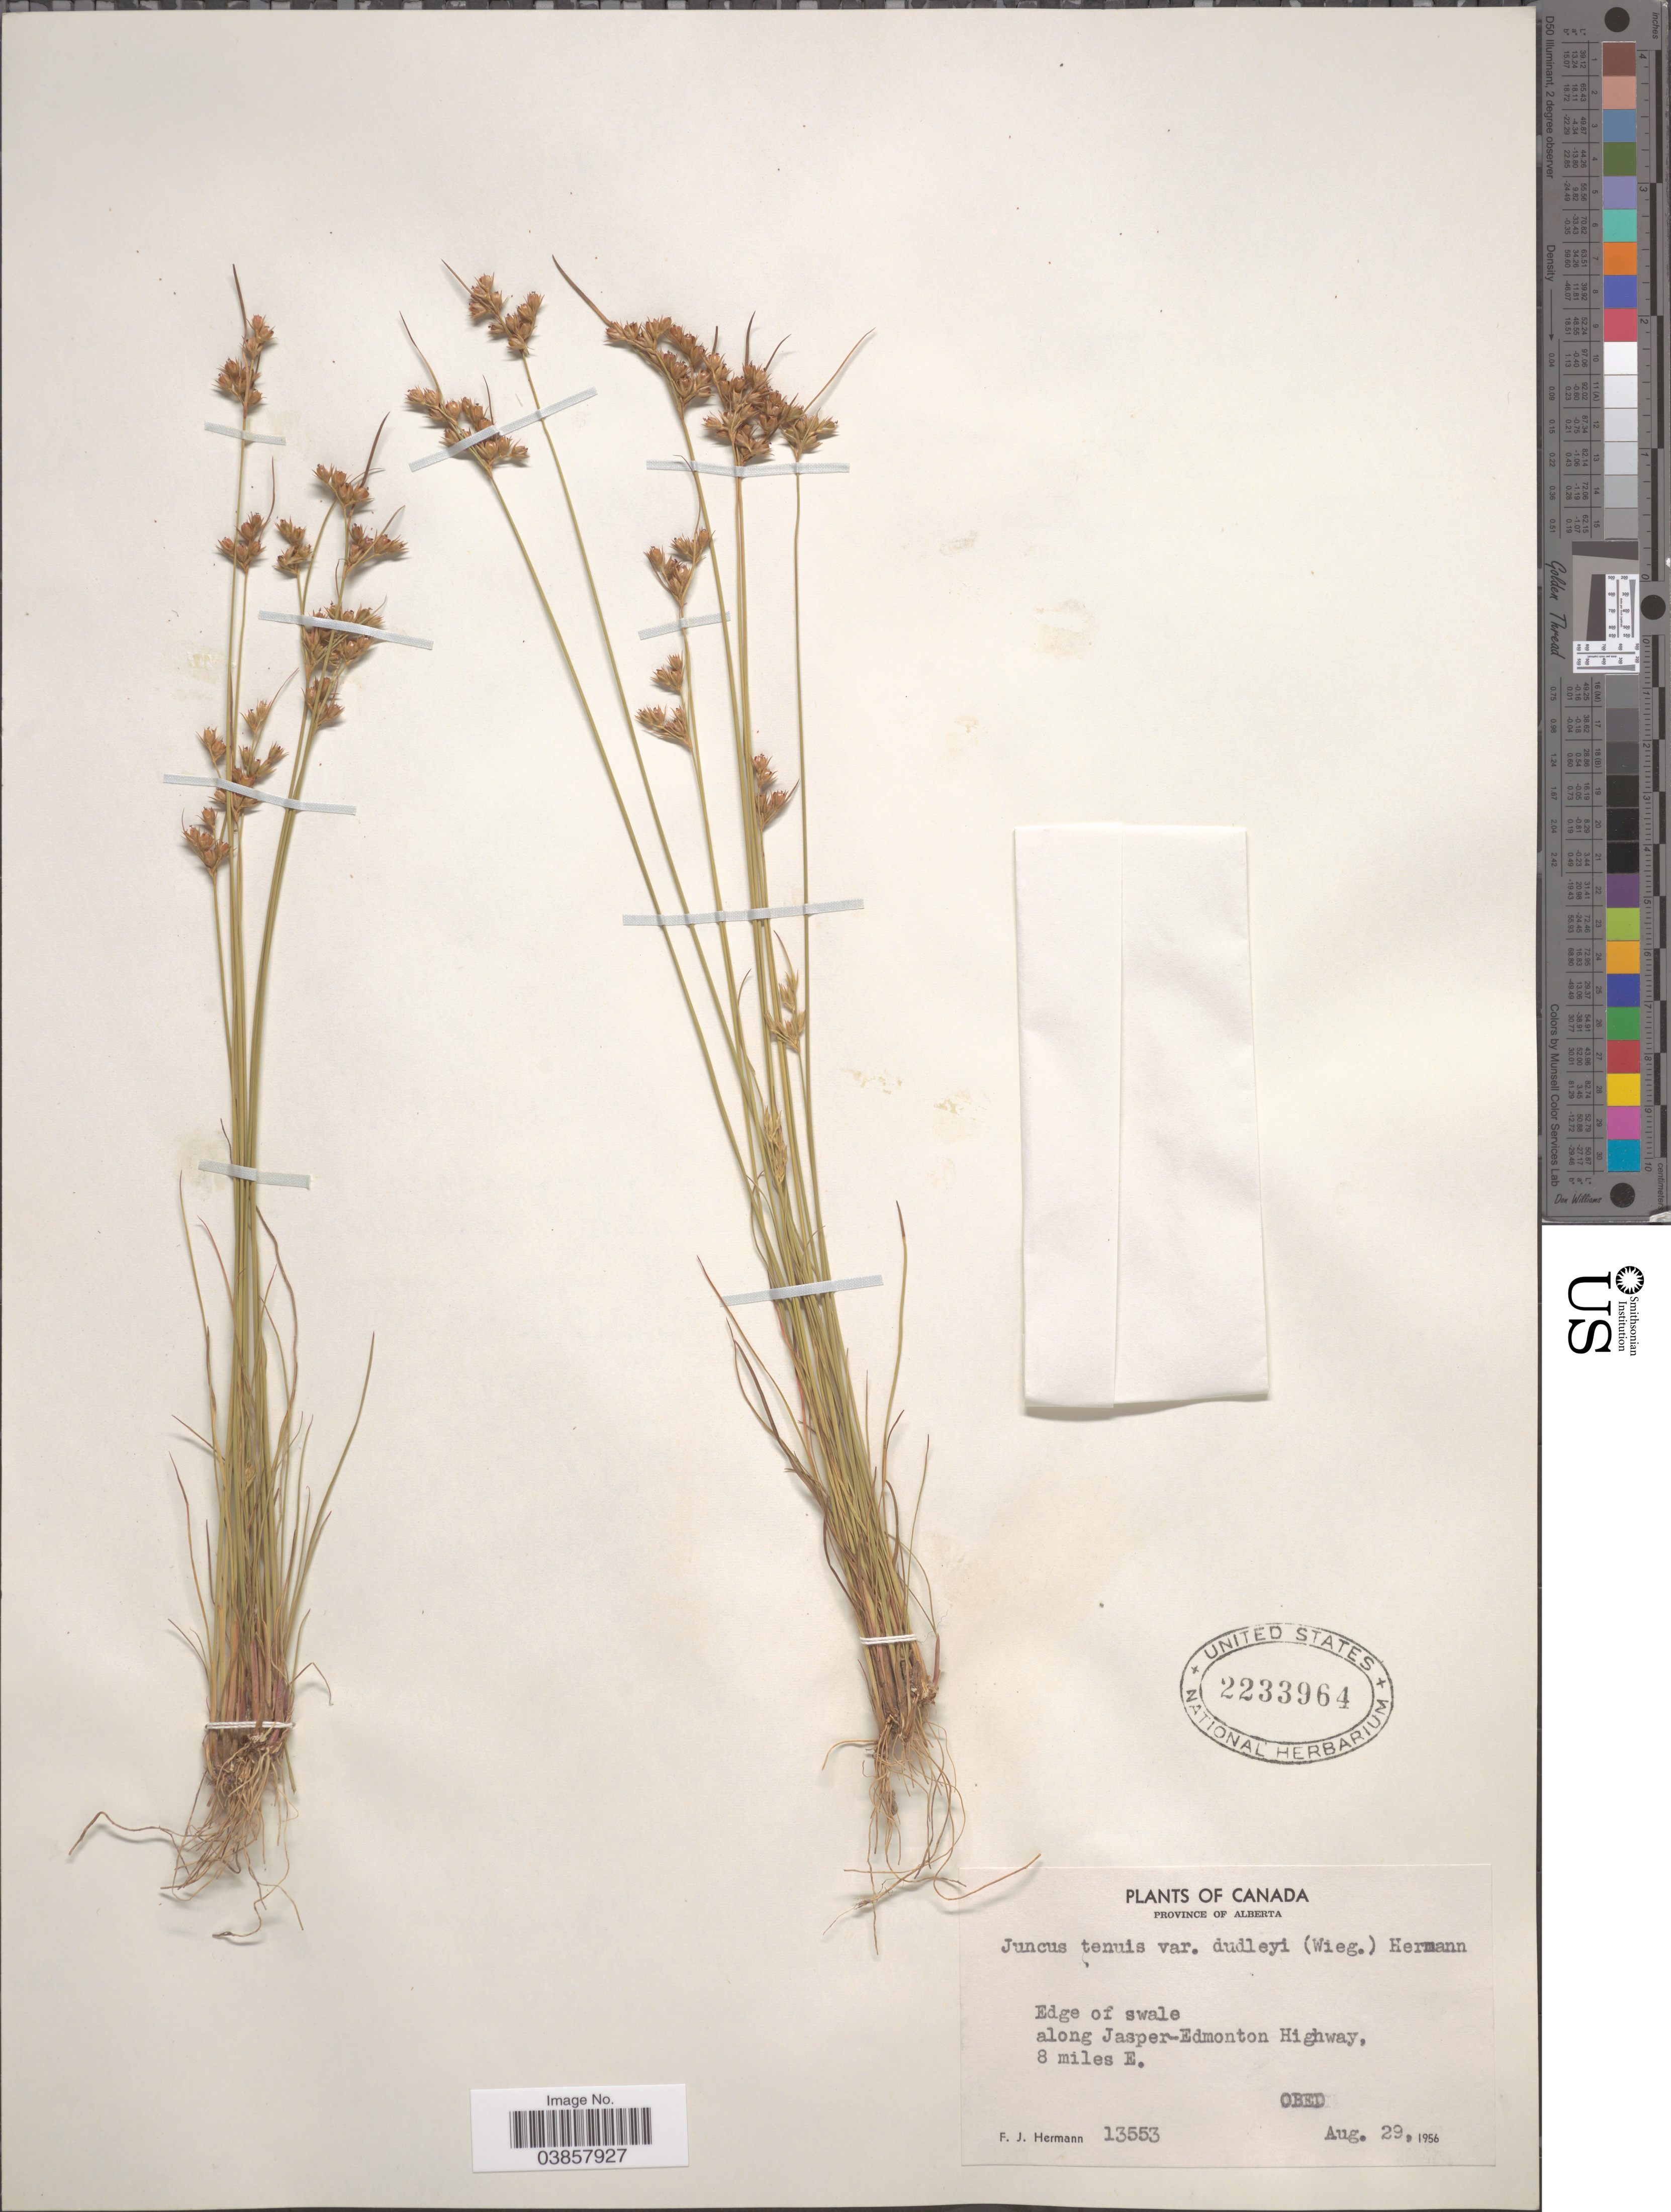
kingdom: Plantae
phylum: Tracheophyta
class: Liliopsida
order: Poales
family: Juncaceae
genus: Juncus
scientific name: Juncus tenuis var. dudleyi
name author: (Wiegand) F.J. Herm.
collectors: F. J. Hermann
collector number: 13553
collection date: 1956-08-29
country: Canada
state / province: Alberta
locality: Along Jasper-Edmonton Highway, 8 miles E. Obed.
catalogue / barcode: US 2233964